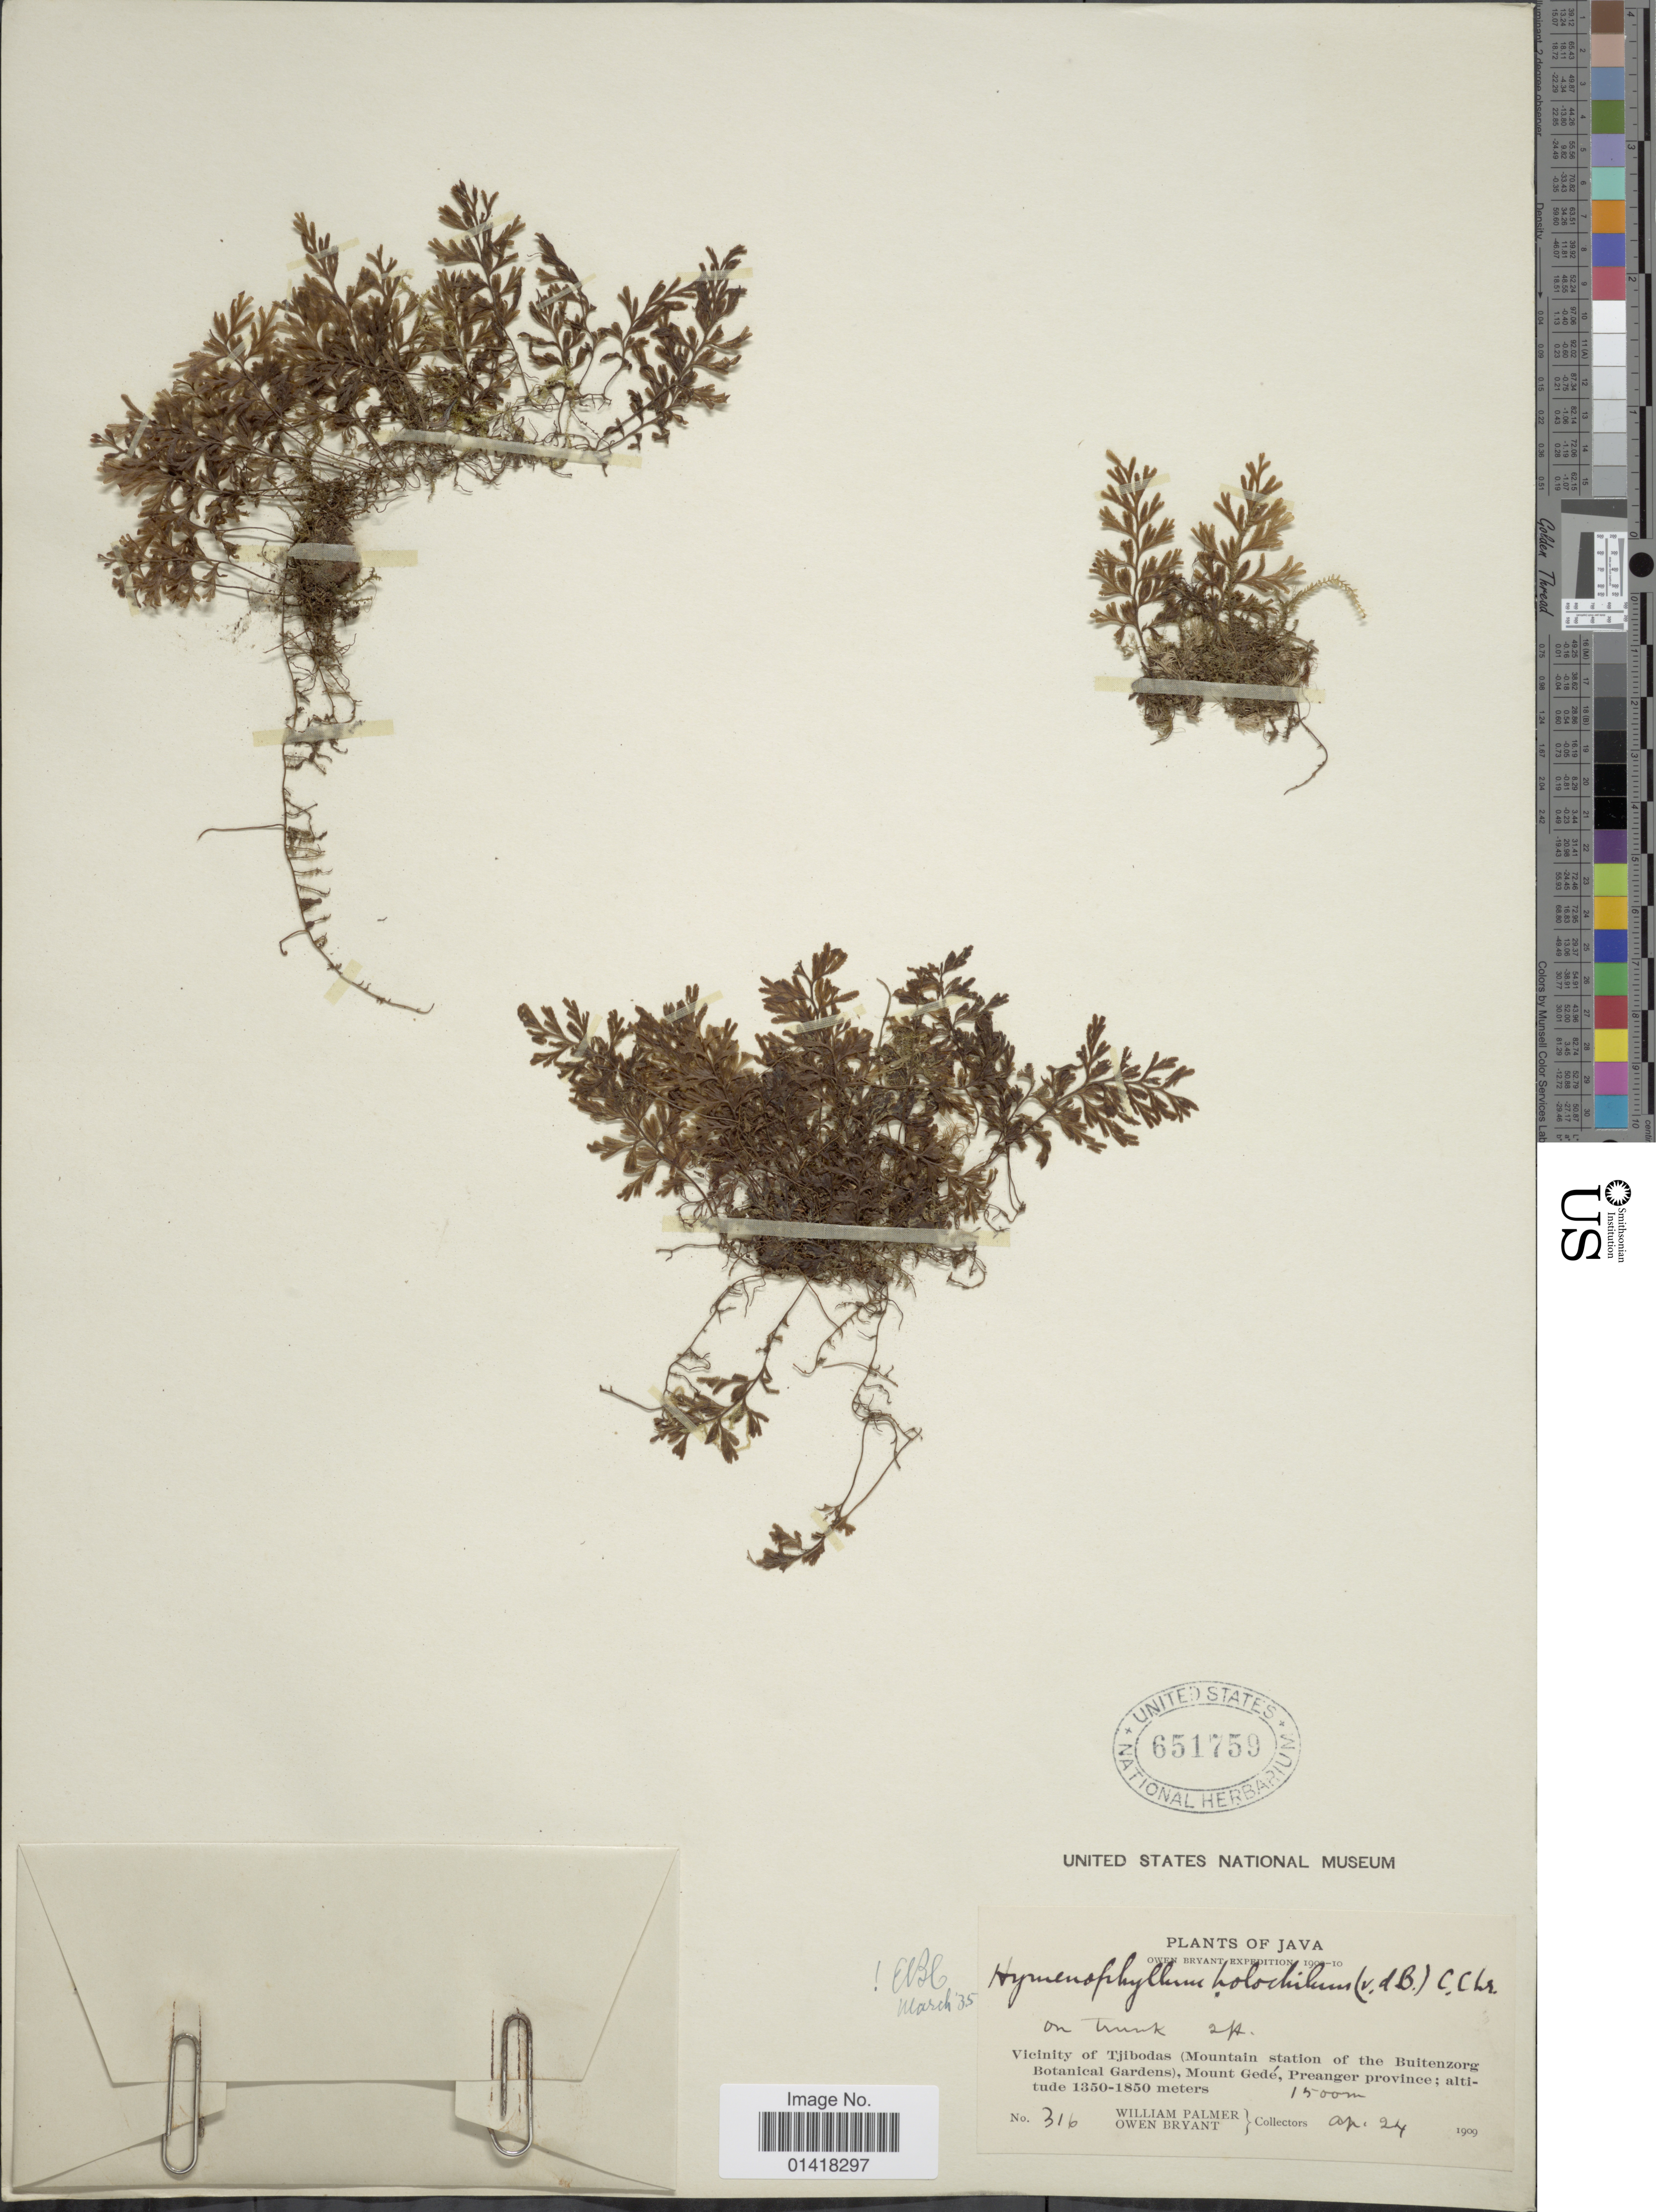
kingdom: Plantae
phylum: Tracheophyta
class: Polypodiopsida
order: Hymenophyllales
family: Hymenophyllaceae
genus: Hymenophyllum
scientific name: Hymenophyllum holochilum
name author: (Bosch) C. Chr.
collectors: W. Palmer & O. Bryant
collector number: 316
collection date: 1909-04-24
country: Indonesia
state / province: Java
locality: Vicinity of Tjibodas (Mountain station of the Buitenzorg Botanical Gardens), Mount Gede, Preanger province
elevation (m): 1500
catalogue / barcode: US 651759